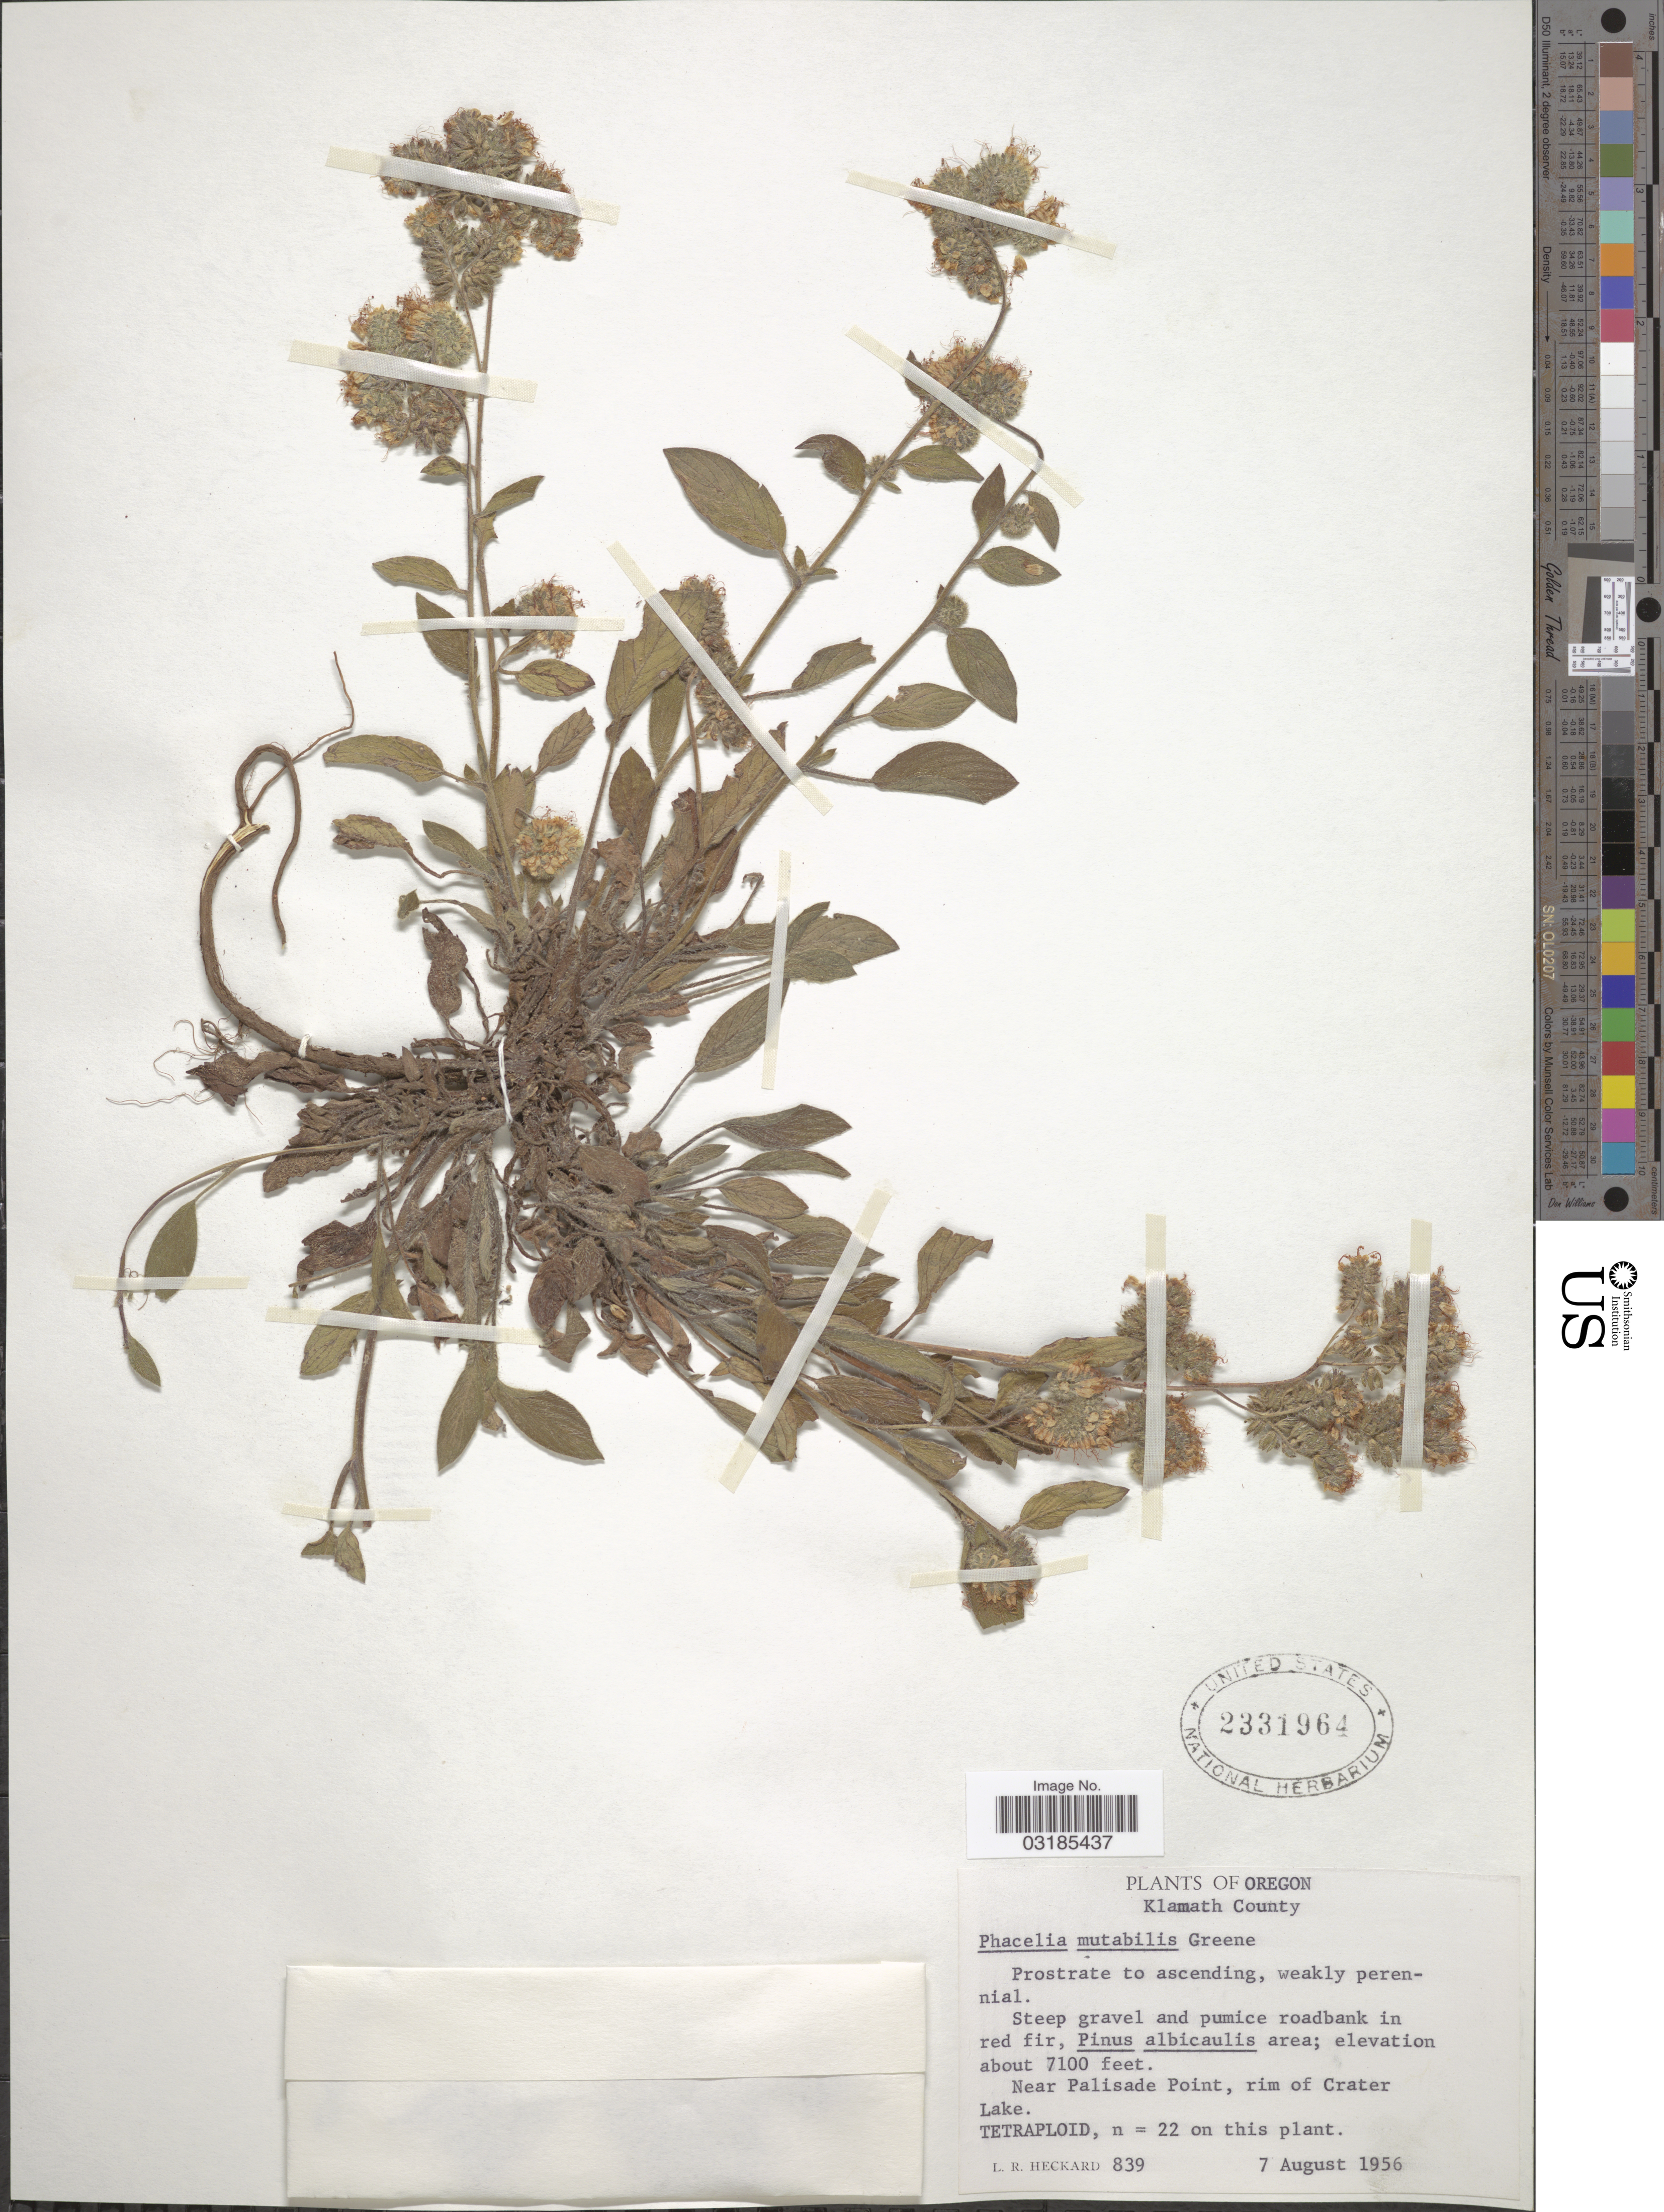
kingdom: Plantae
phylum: Tracheophyta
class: Magnoliopsida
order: Boraginales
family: Hydrophyllaceae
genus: Phacelia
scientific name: Phacelia mutabilis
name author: Greene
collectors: L. R. Heckard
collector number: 839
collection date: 1956-08-07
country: United States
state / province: Oregon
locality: Klamath County. Near Palisade Point, rim of Crater Lake.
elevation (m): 2164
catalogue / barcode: US 2331964